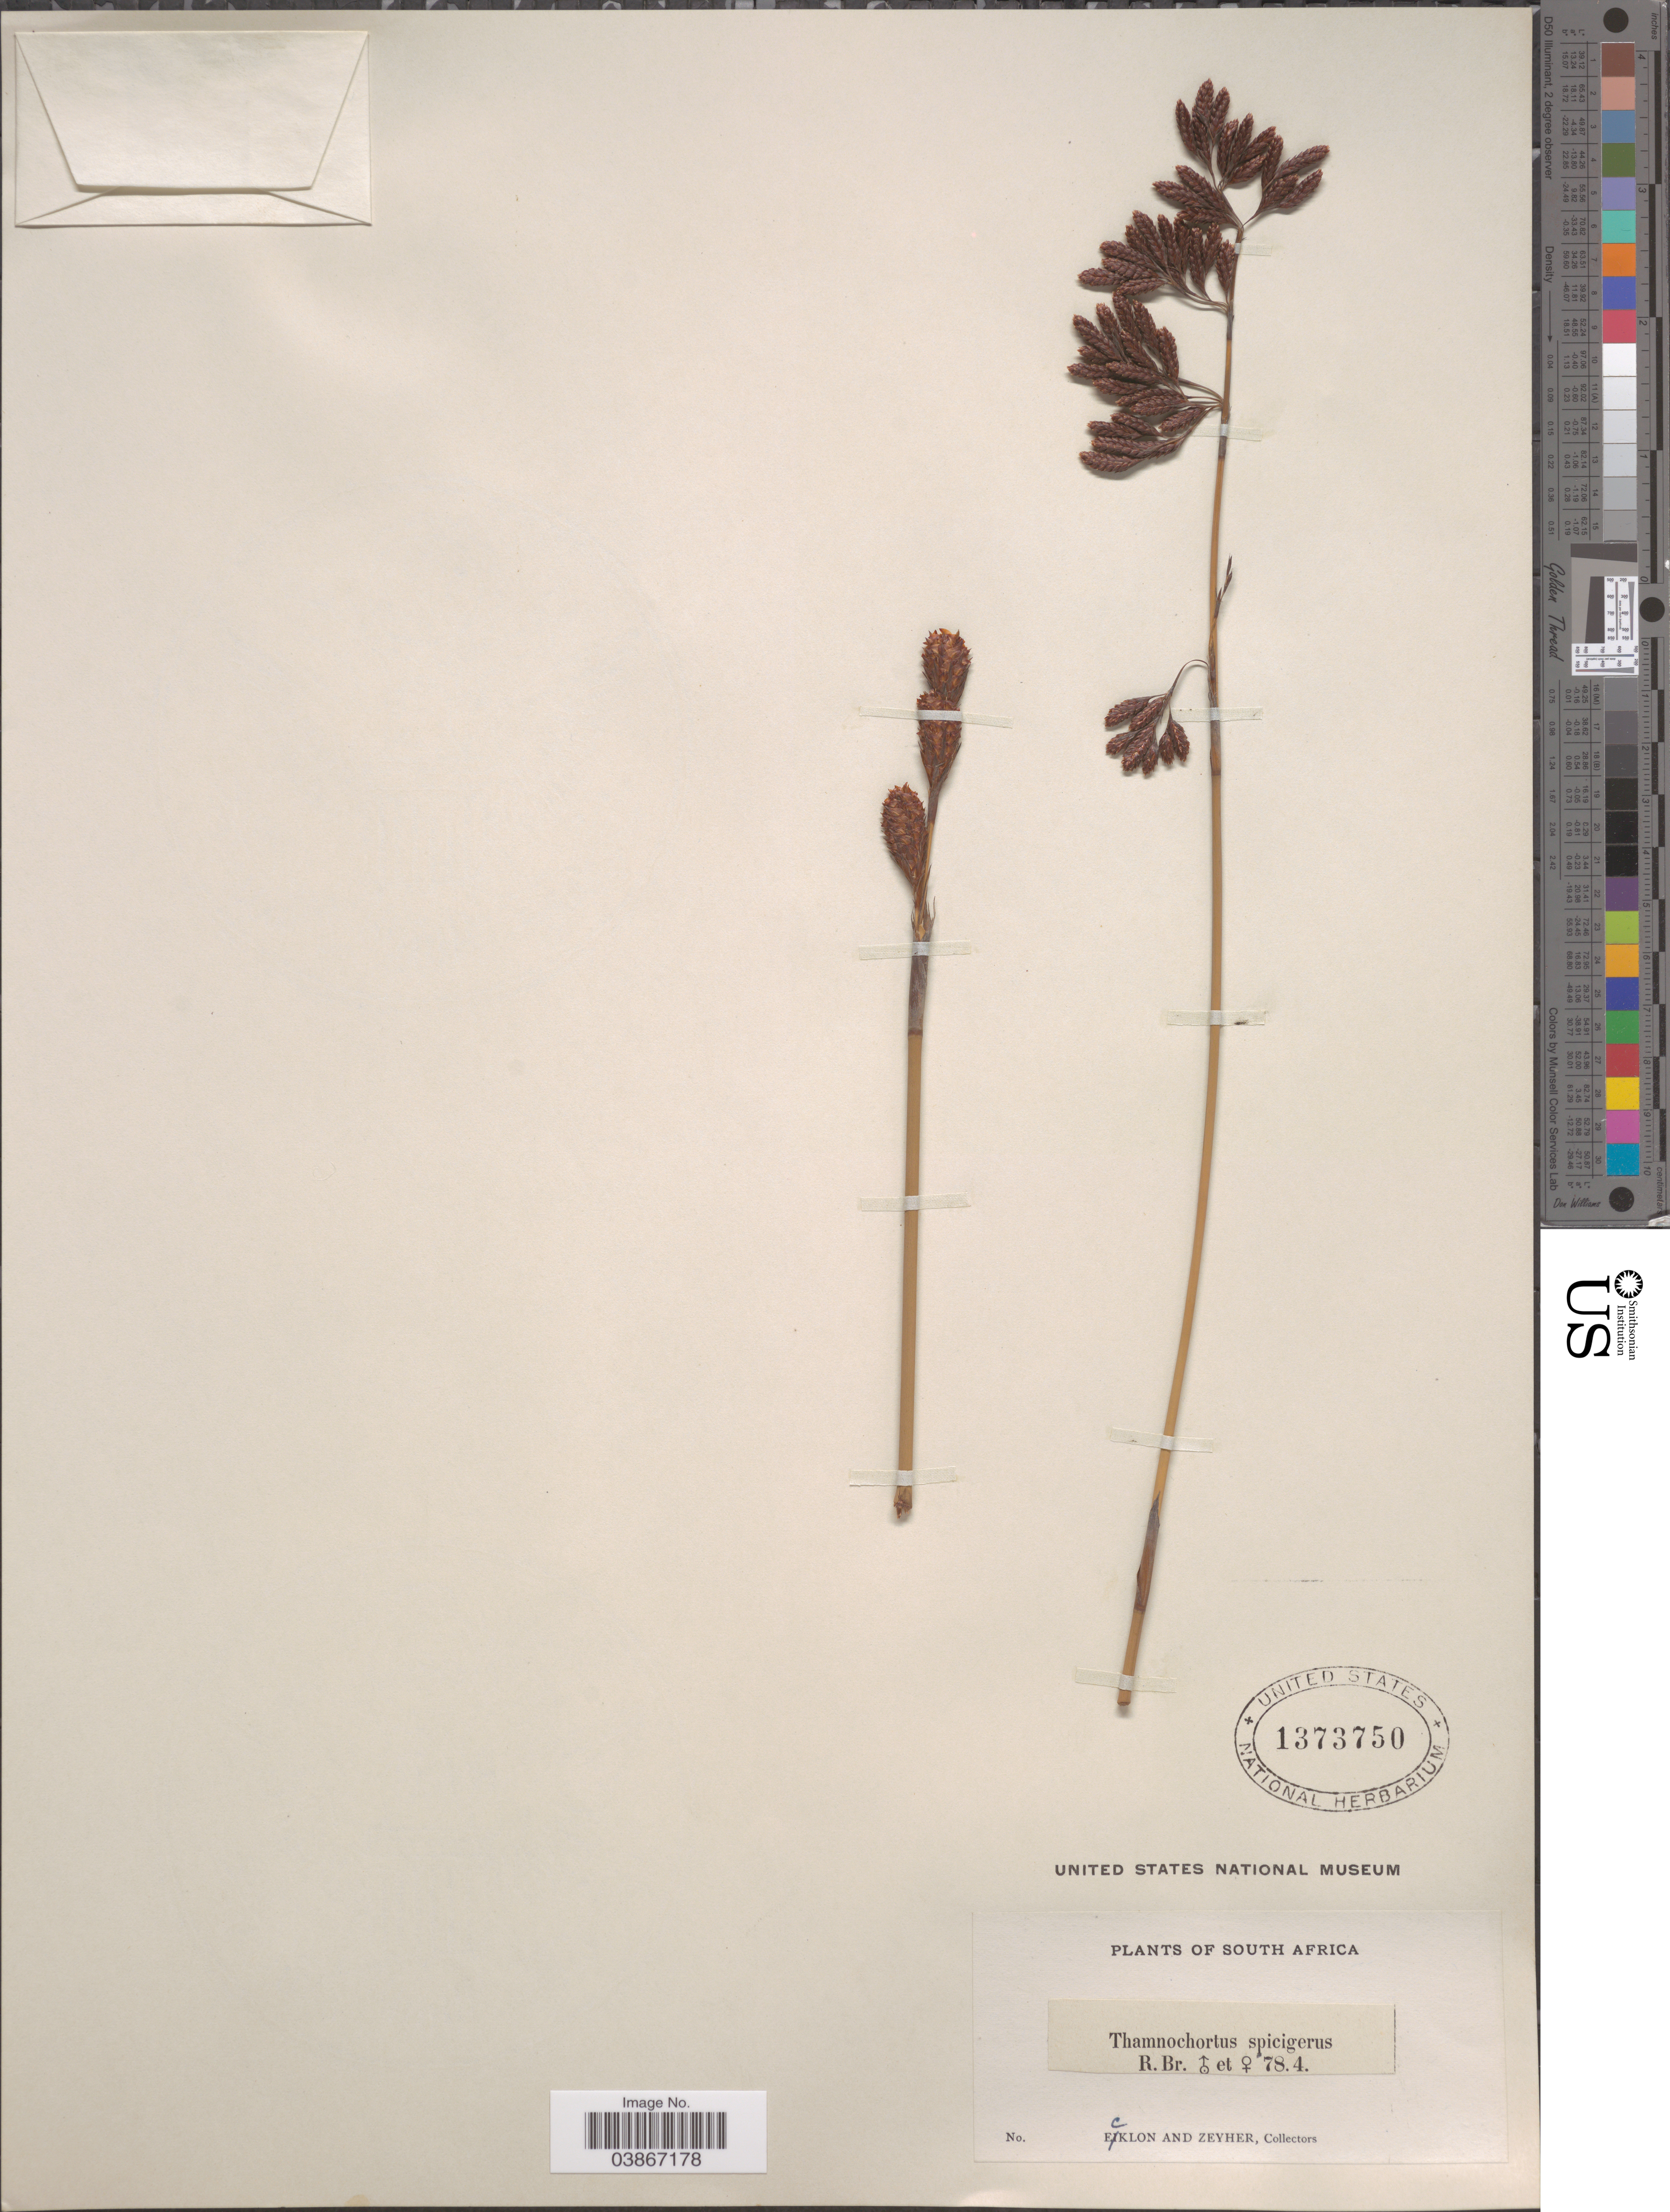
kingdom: Plantae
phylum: Tracheophyta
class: Liliopsida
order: Poales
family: Restionaceae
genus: Thamnochortus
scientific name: Thamnochortus spicigerus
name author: (Thunb.) Spreng.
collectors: -. Ecklon & -. Zeyher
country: South Africa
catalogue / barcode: US 1373750